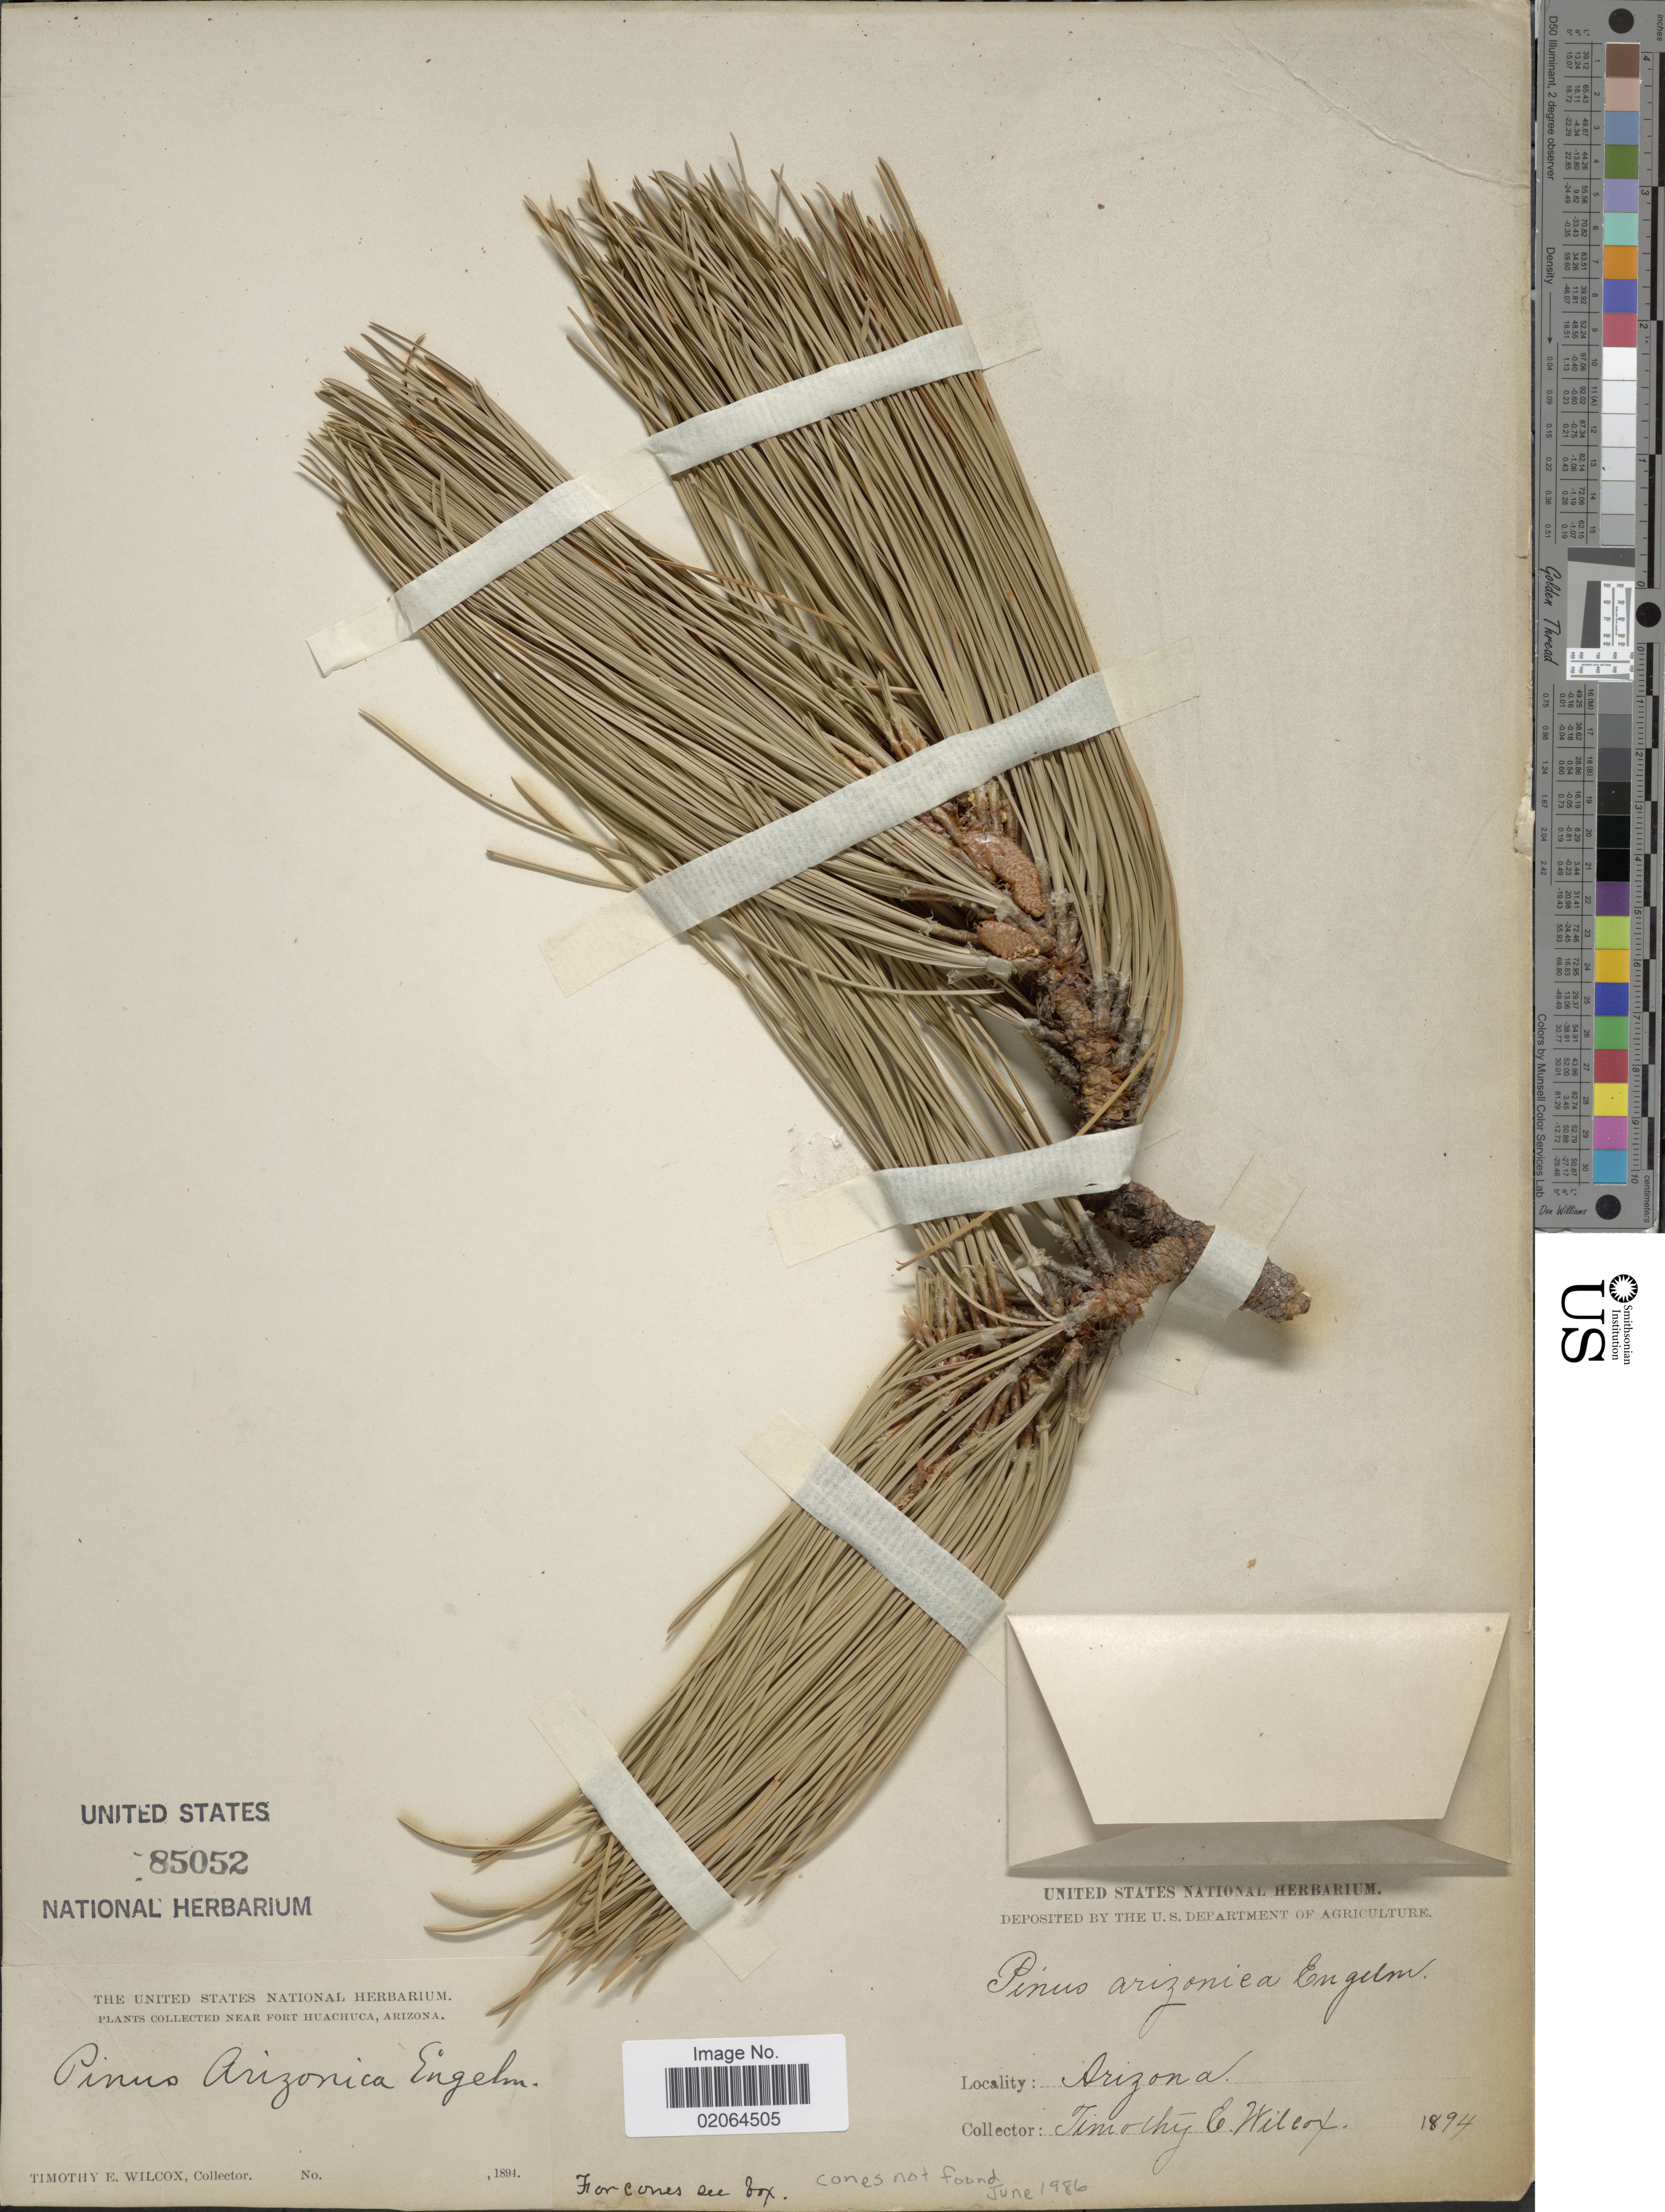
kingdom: Plantae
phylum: Tracheophyta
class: Pinopsida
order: Pinales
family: Pinaceae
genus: Pinus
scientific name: Pinus ponderosa var. arizonica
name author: (Engelm.) Shaw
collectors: T. E. Wilcox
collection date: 1894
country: United States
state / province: Arizona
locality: Near Fort Huachuca.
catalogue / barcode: US 85052